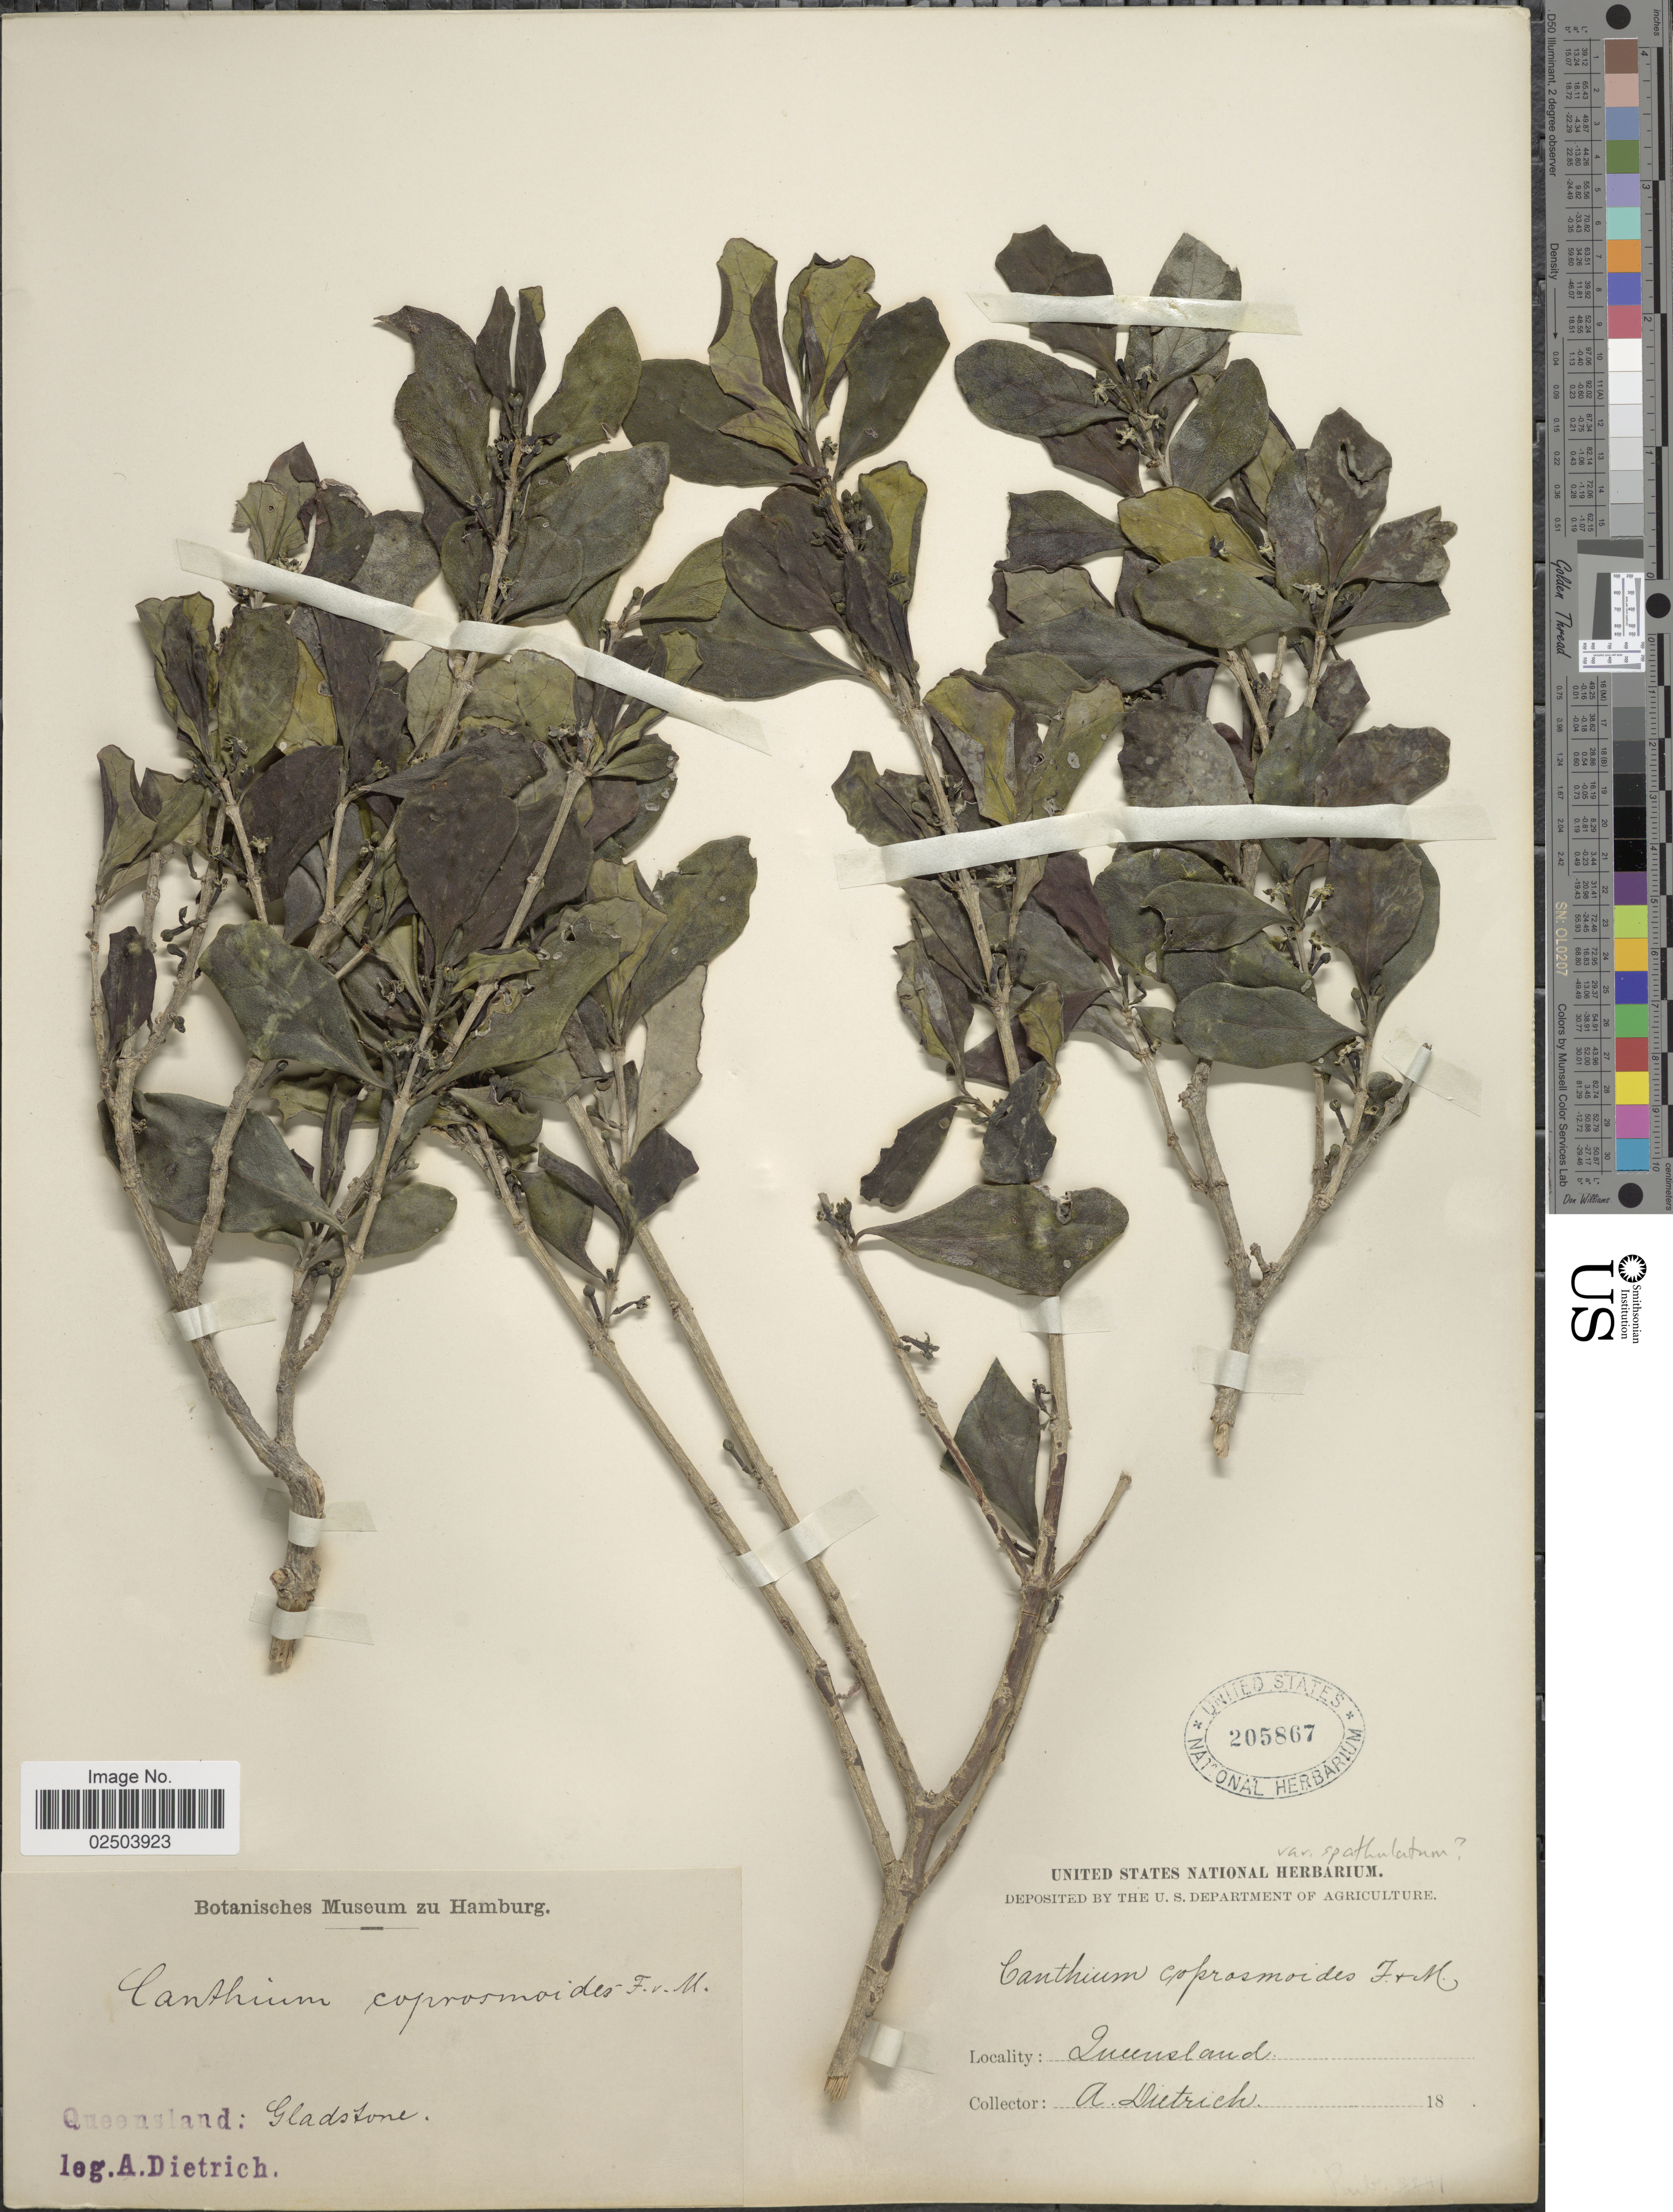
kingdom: Plantae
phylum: Tracheophyta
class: Magnoliopsida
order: Gentianales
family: Rubiaceae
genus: Cyclophyllum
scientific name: Cyclophyllum coprosmoides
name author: (F. Muell.) S. T. Reynolds & R.J.F. Hend.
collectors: A. Dietrich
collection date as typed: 18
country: Australia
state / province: Queensland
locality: Gladstone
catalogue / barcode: US 205867